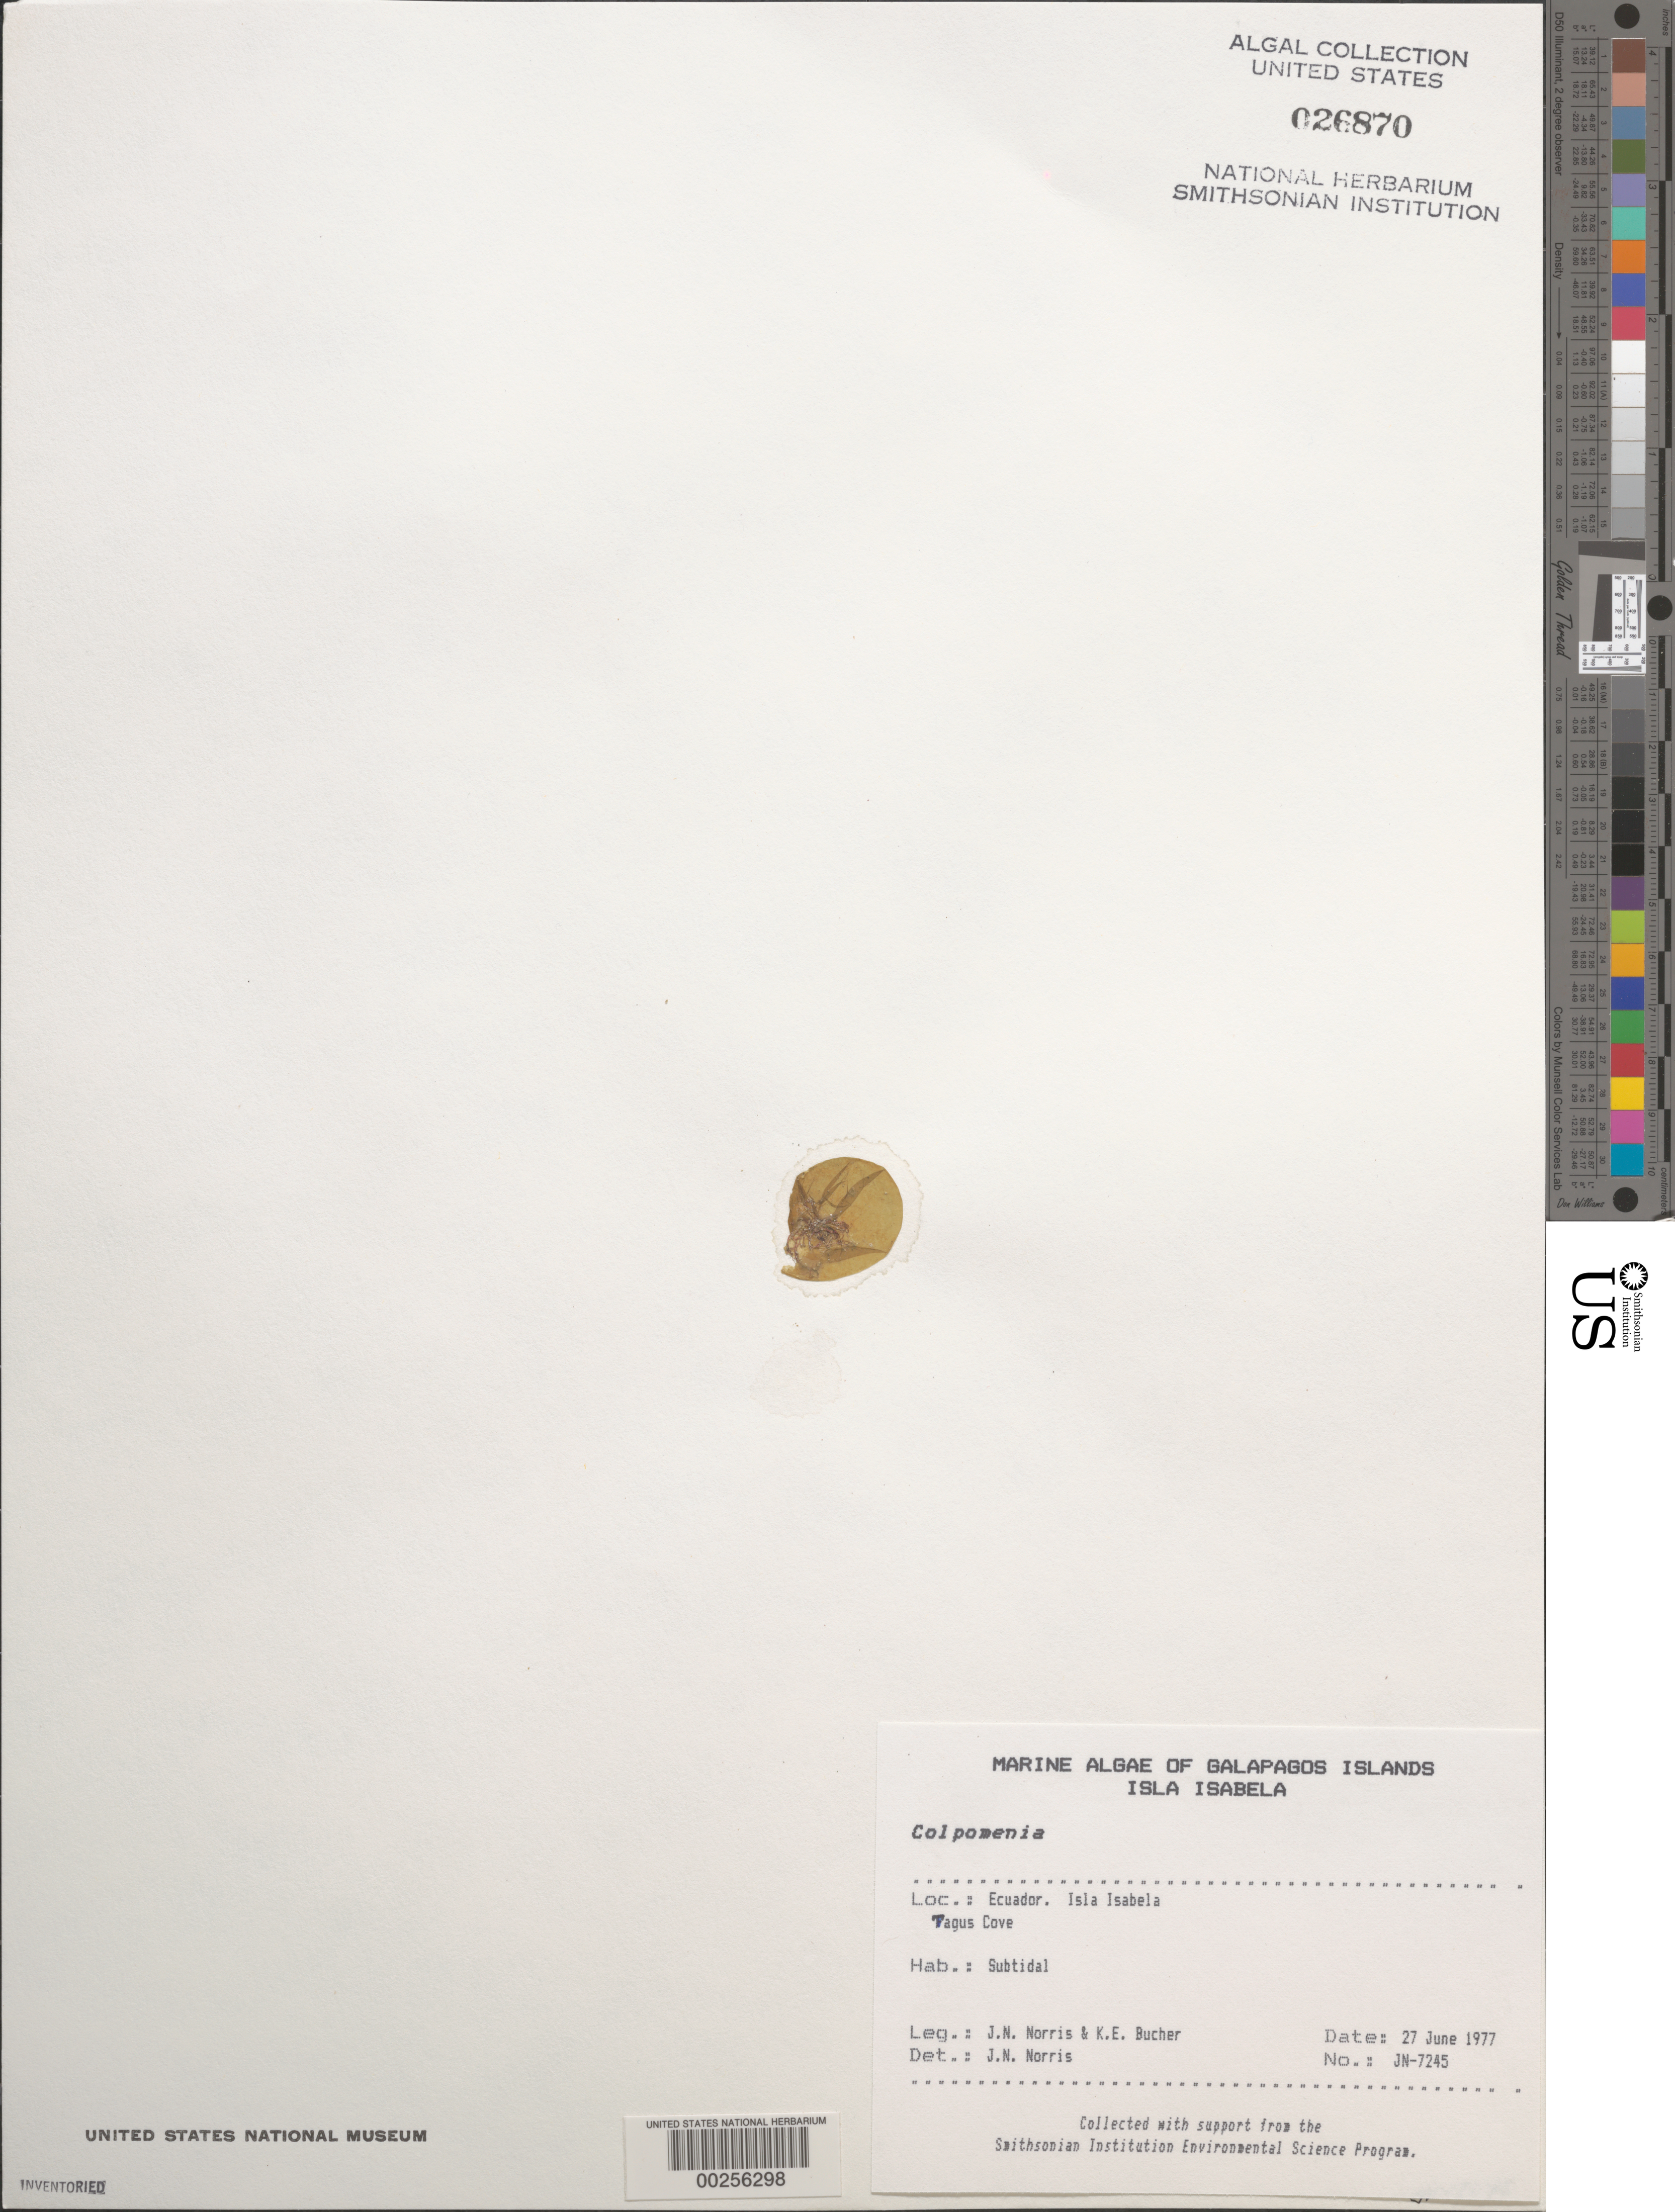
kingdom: Chromista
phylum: Ochrophyta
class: Phaeophyceae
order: Scytosiphonales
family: Scytosiphonaceae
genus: Colpomenia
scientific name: Colpomenia sp.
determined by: Norris, James N.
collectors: J. N. Norris & K. E. Bucher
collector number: JN-7245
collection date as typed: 27 Jun 1977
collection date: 1977-06-27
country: Ecuador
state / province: Colón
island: Isabela [Albemarle]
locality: Tagus Cove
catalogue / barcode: US 26870